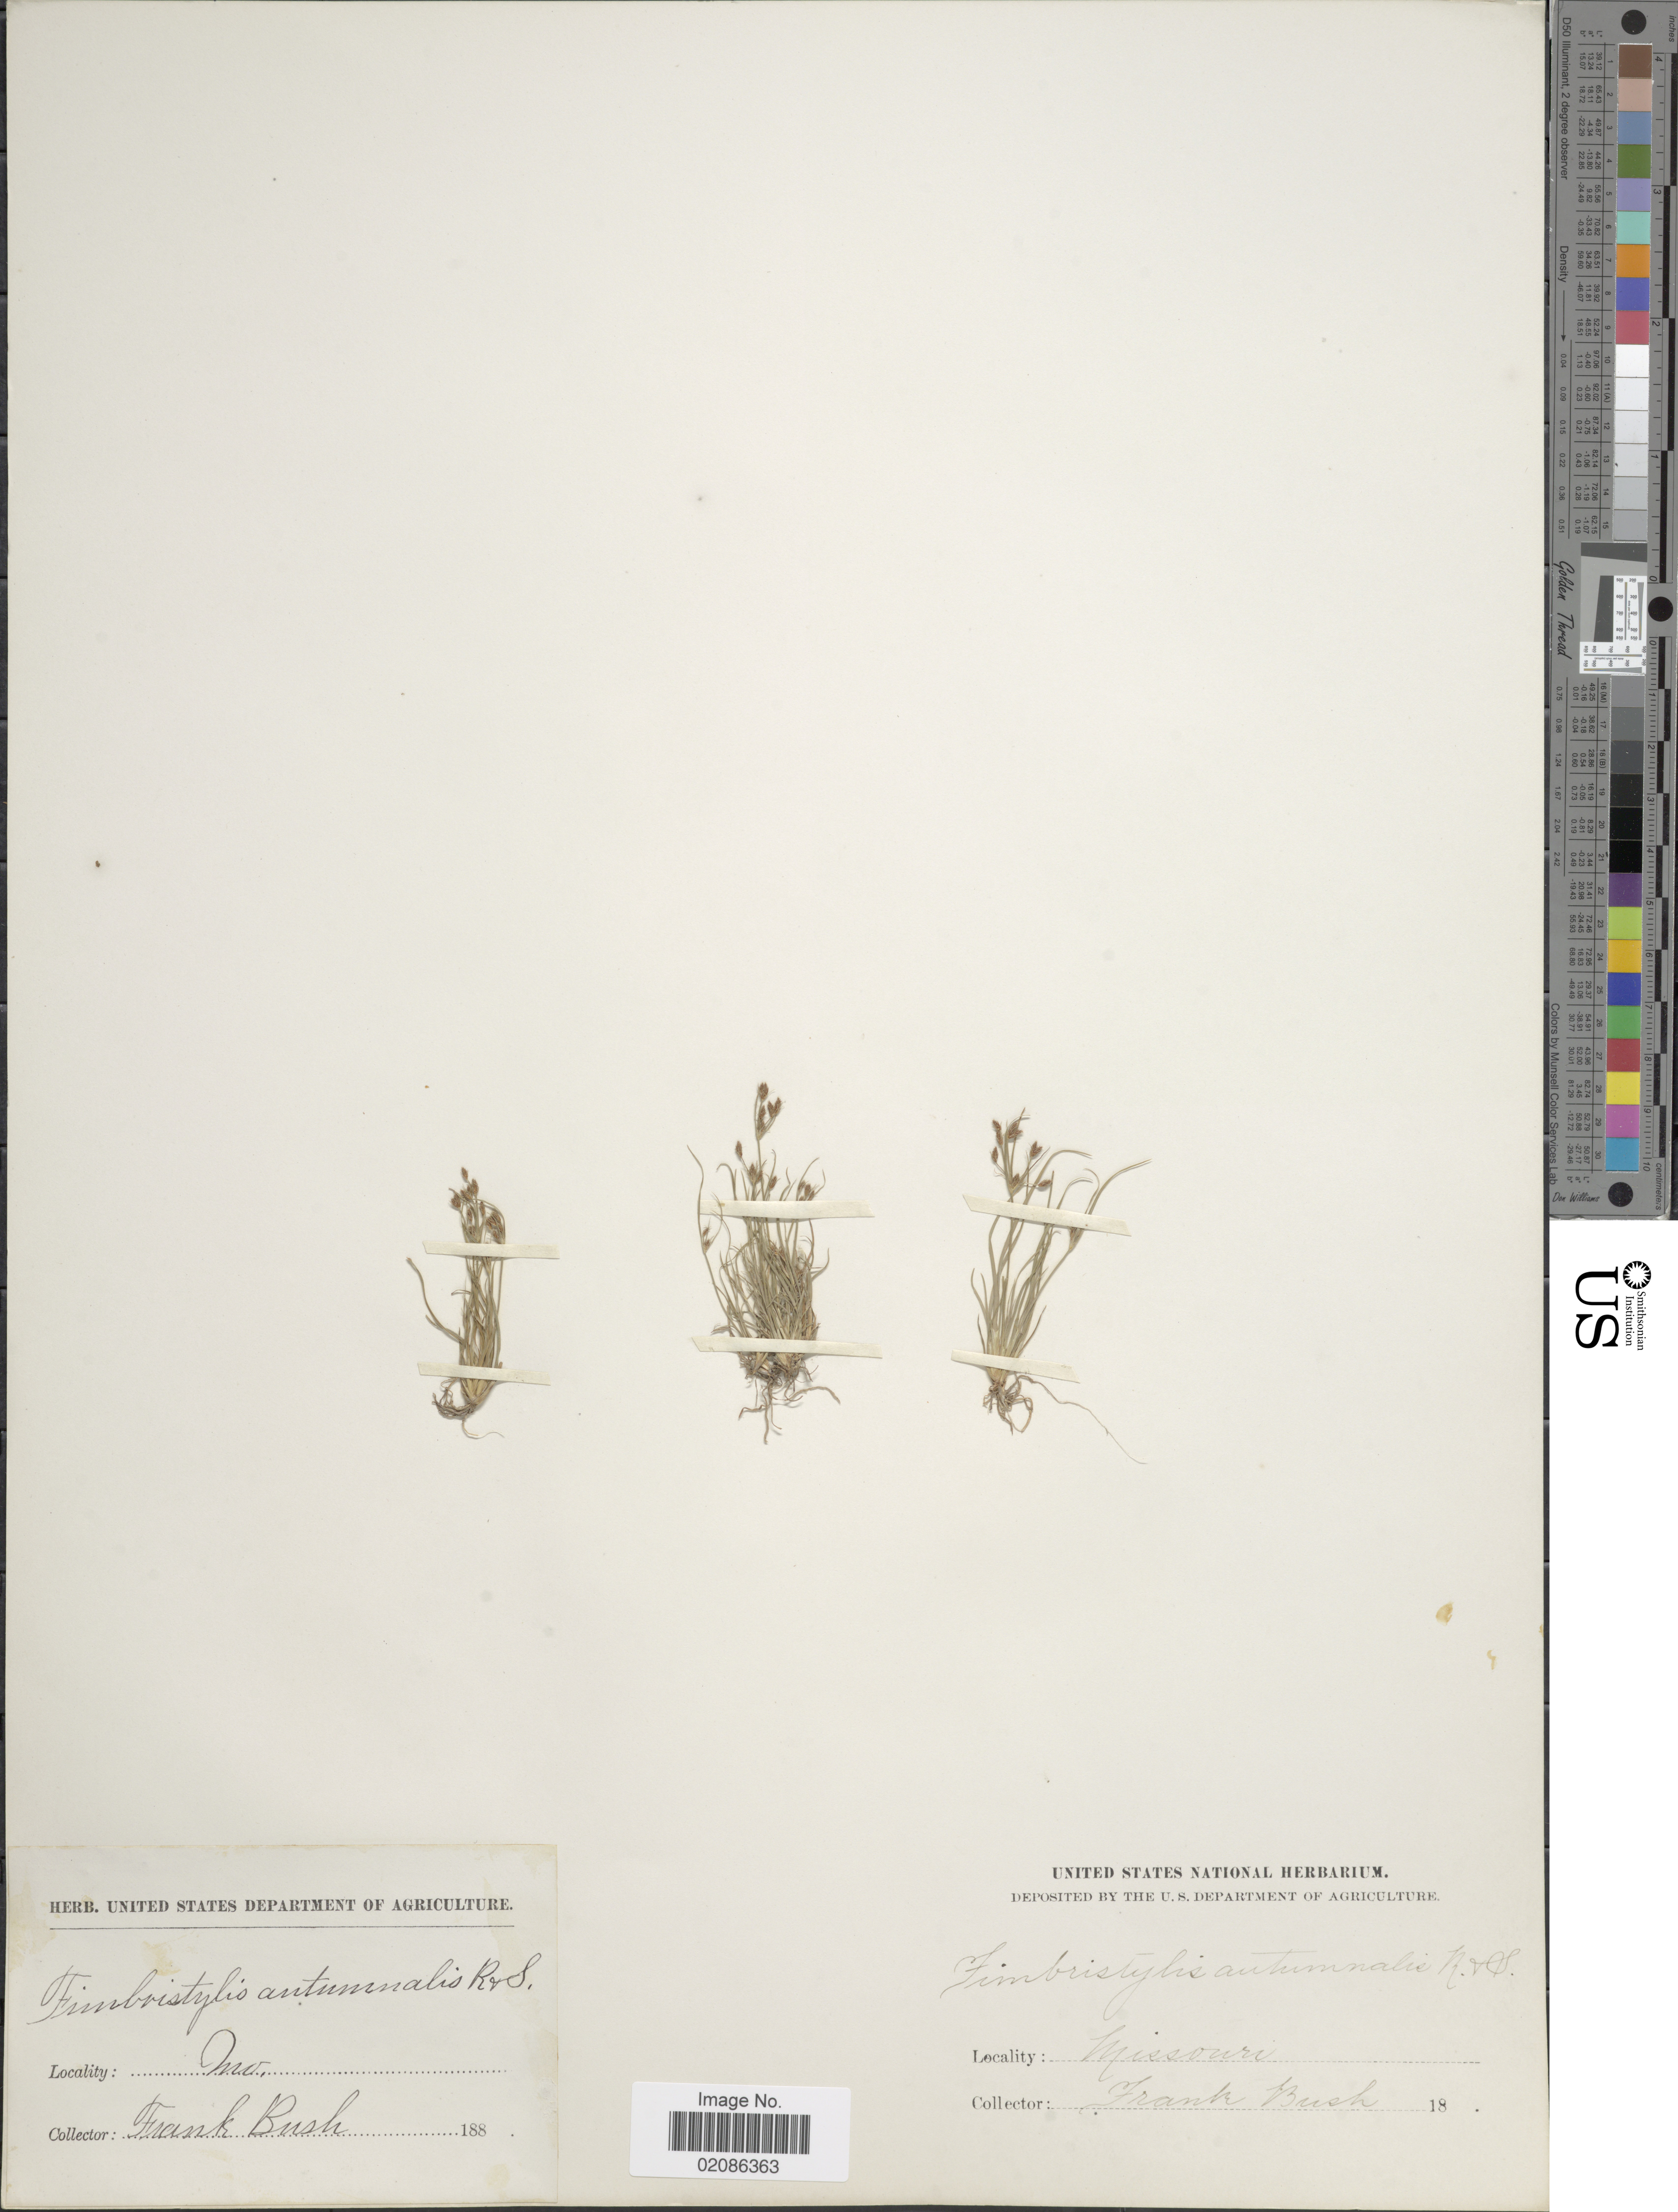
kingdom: Plantae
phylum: Tracheophyta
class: Liliopsida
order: Poales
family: Cyperaceae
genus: Fimbristylis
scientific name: Fimbristylis autumnalis (L.) Roem. & Schult.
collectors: F. Bush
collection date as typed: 188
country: United States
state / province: Missouri